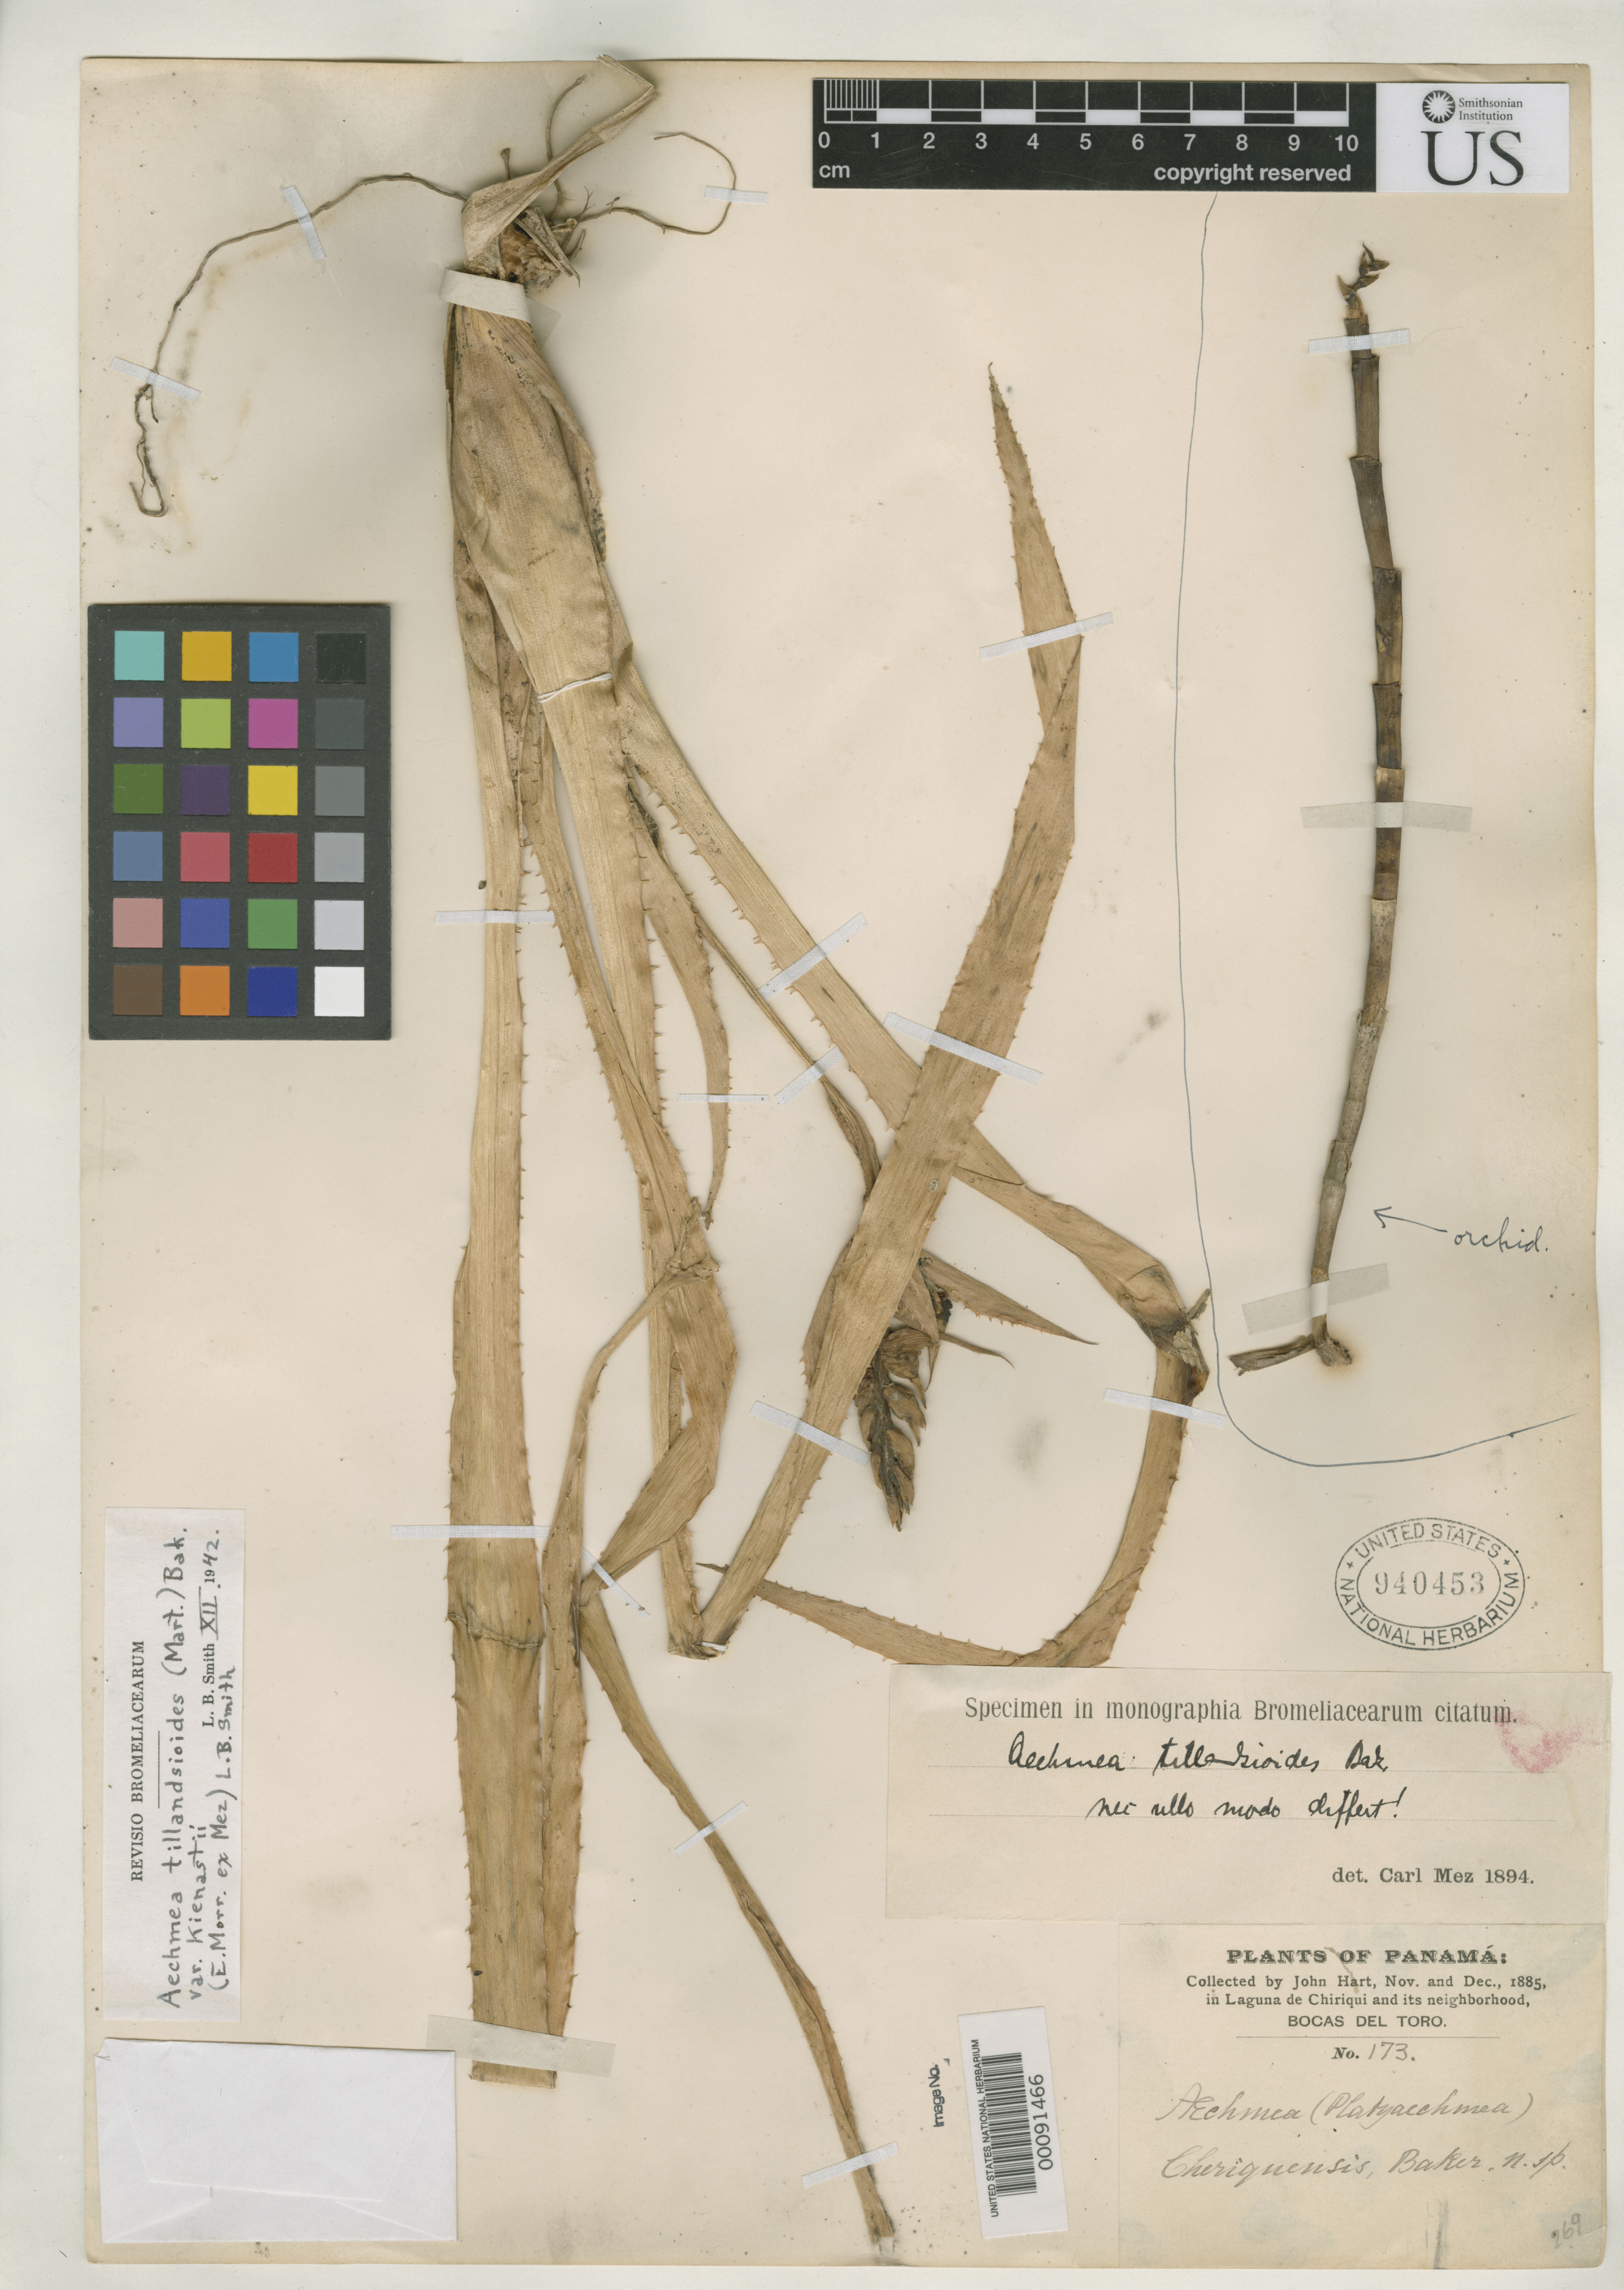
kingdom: Plantae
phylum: Tracheophyta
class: Liliopsida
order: Poales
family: Bromeliaceae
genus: Aechmea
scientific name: Aechmea chiriquensis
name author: Baker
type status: Isotype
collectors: J. H. Hart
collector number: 173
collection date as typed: Nov 1885 to -- Dec 1885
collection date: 1885-11/1885-12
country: Panama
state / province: Bocas del Toro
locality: Laguna de Chiriqui.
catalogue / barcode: US 940453